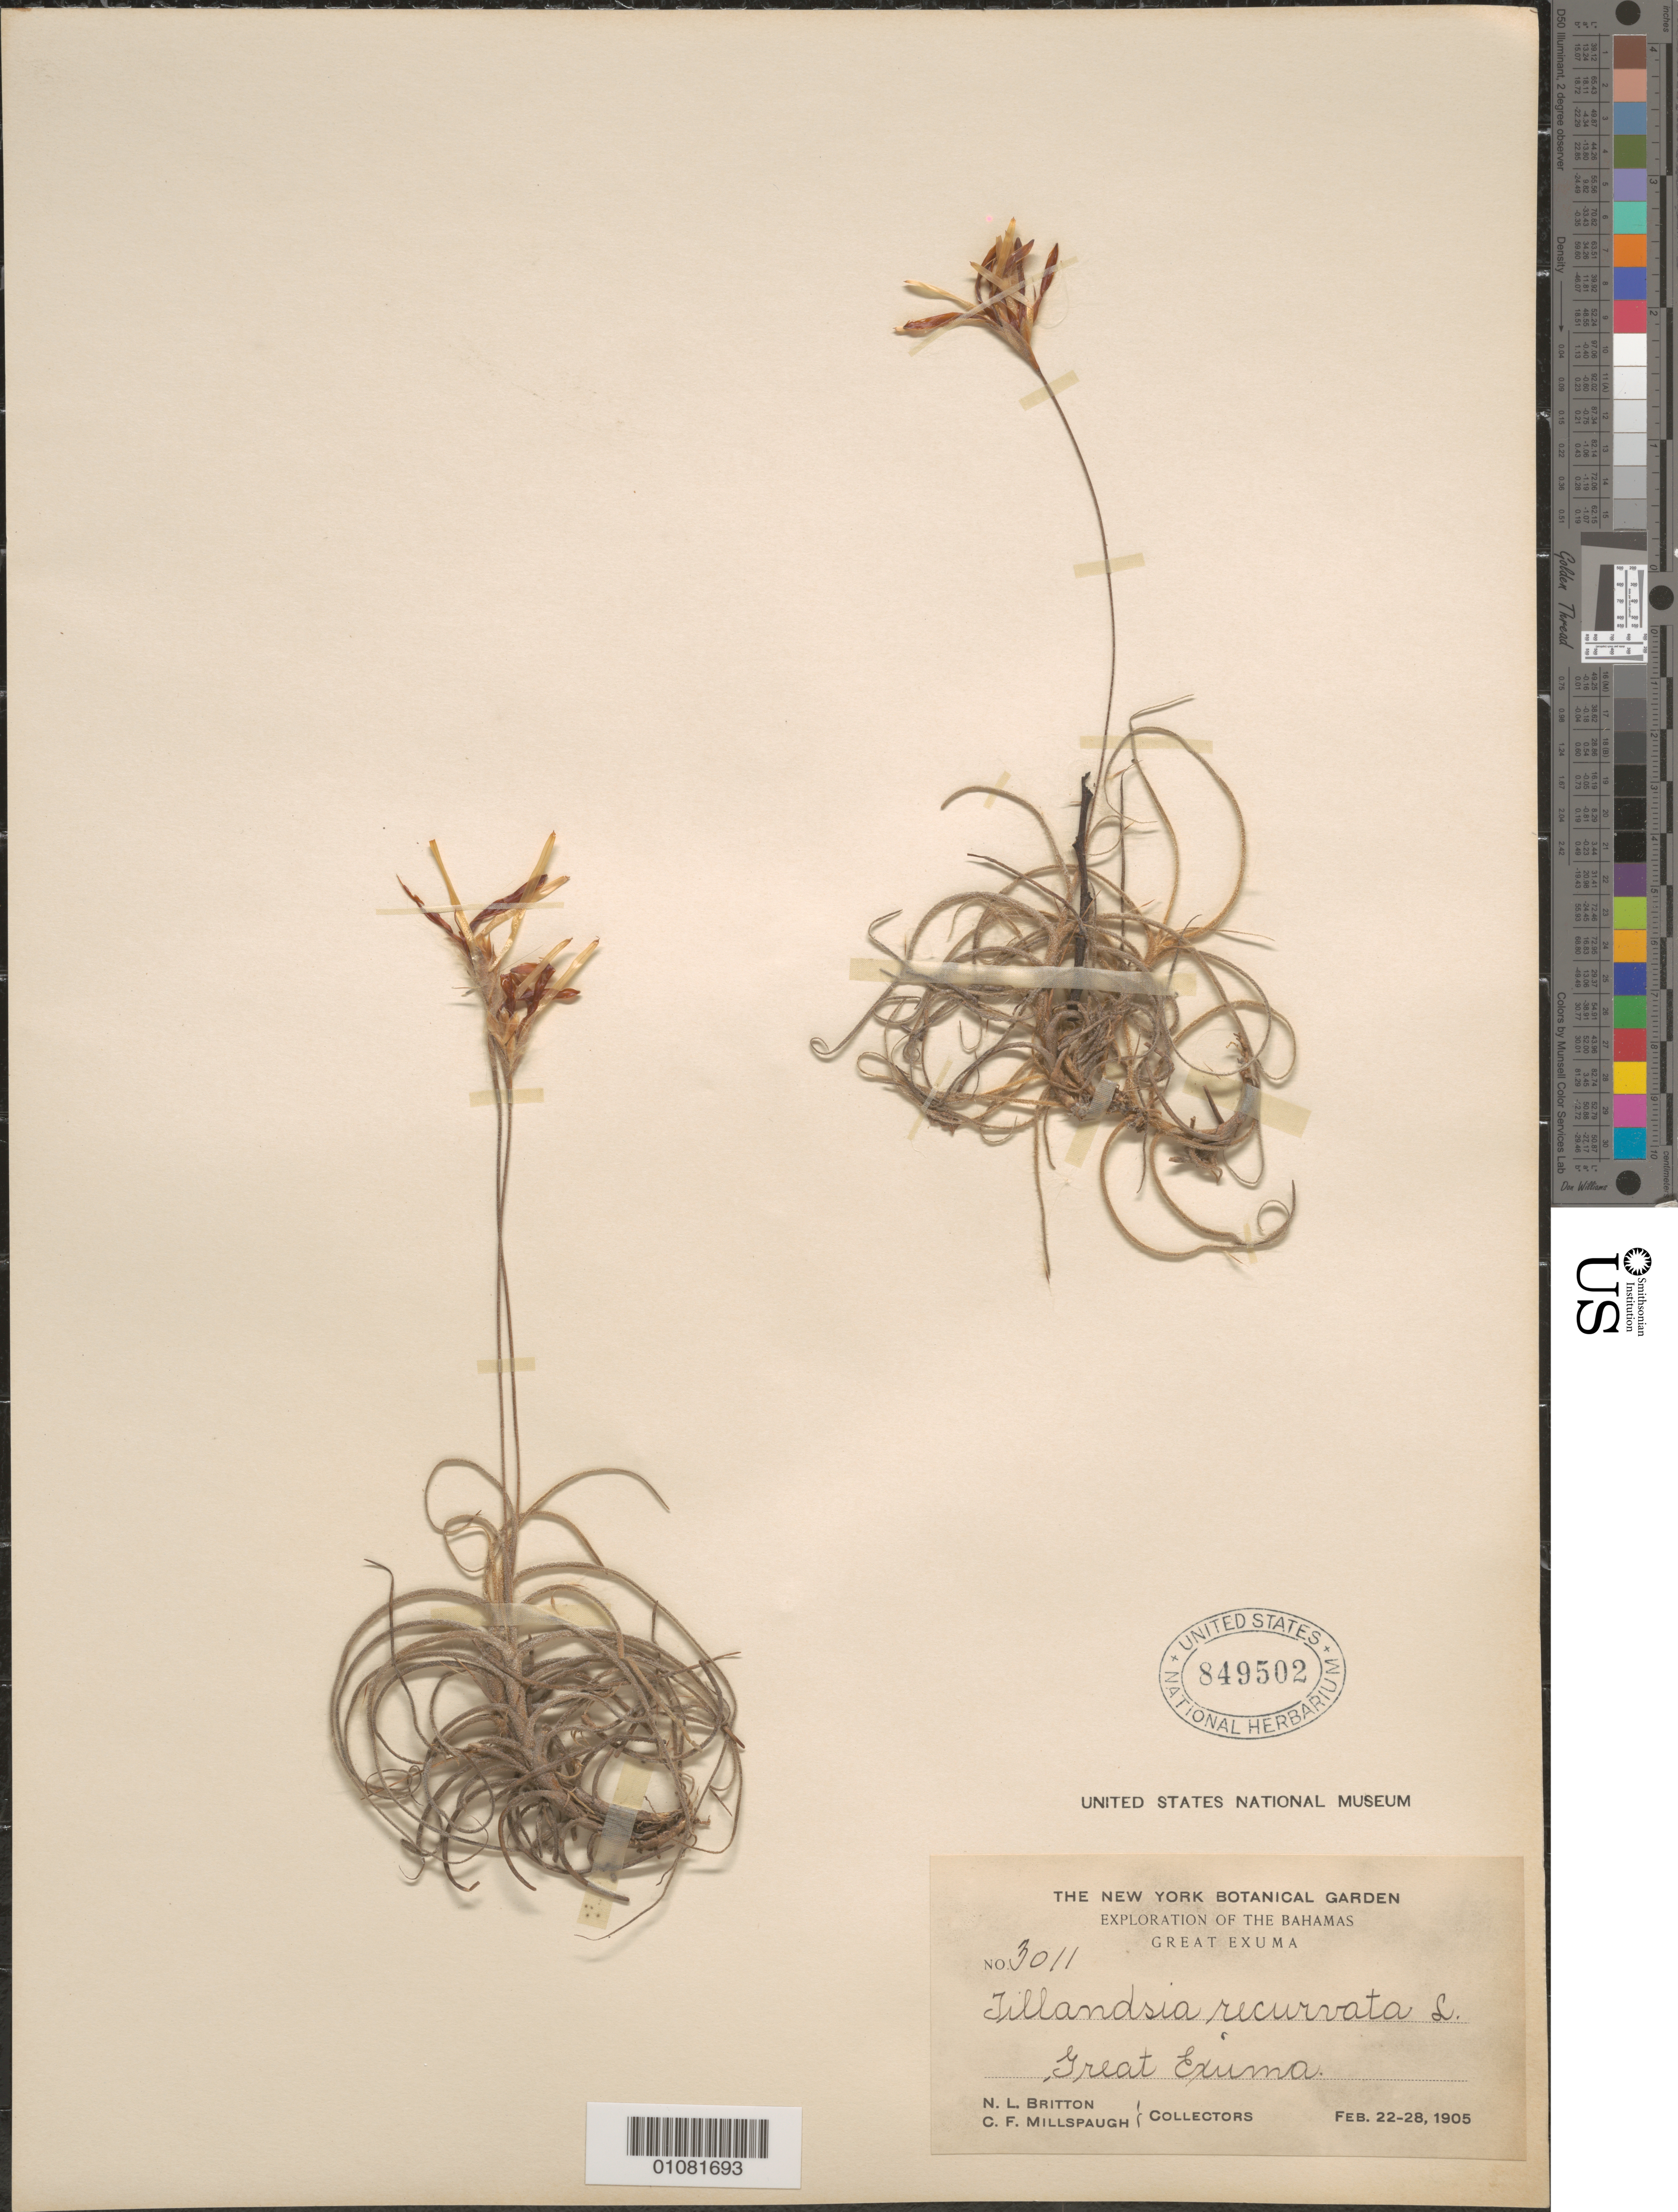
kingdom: Plantae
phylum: Tracheophyta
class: Liliopsida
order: Poales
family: Bromeliaceae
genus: Tillandsia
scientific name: Tillandsia recurvata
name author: L.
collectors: N. Britton & C. F. Millspaugh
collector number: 3011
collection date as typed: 22 Feb 1905 to 28 Feb 1905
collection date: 1905-02-22/1905-02-28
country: Bahamas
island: Great Exuma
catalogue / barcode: US 849502